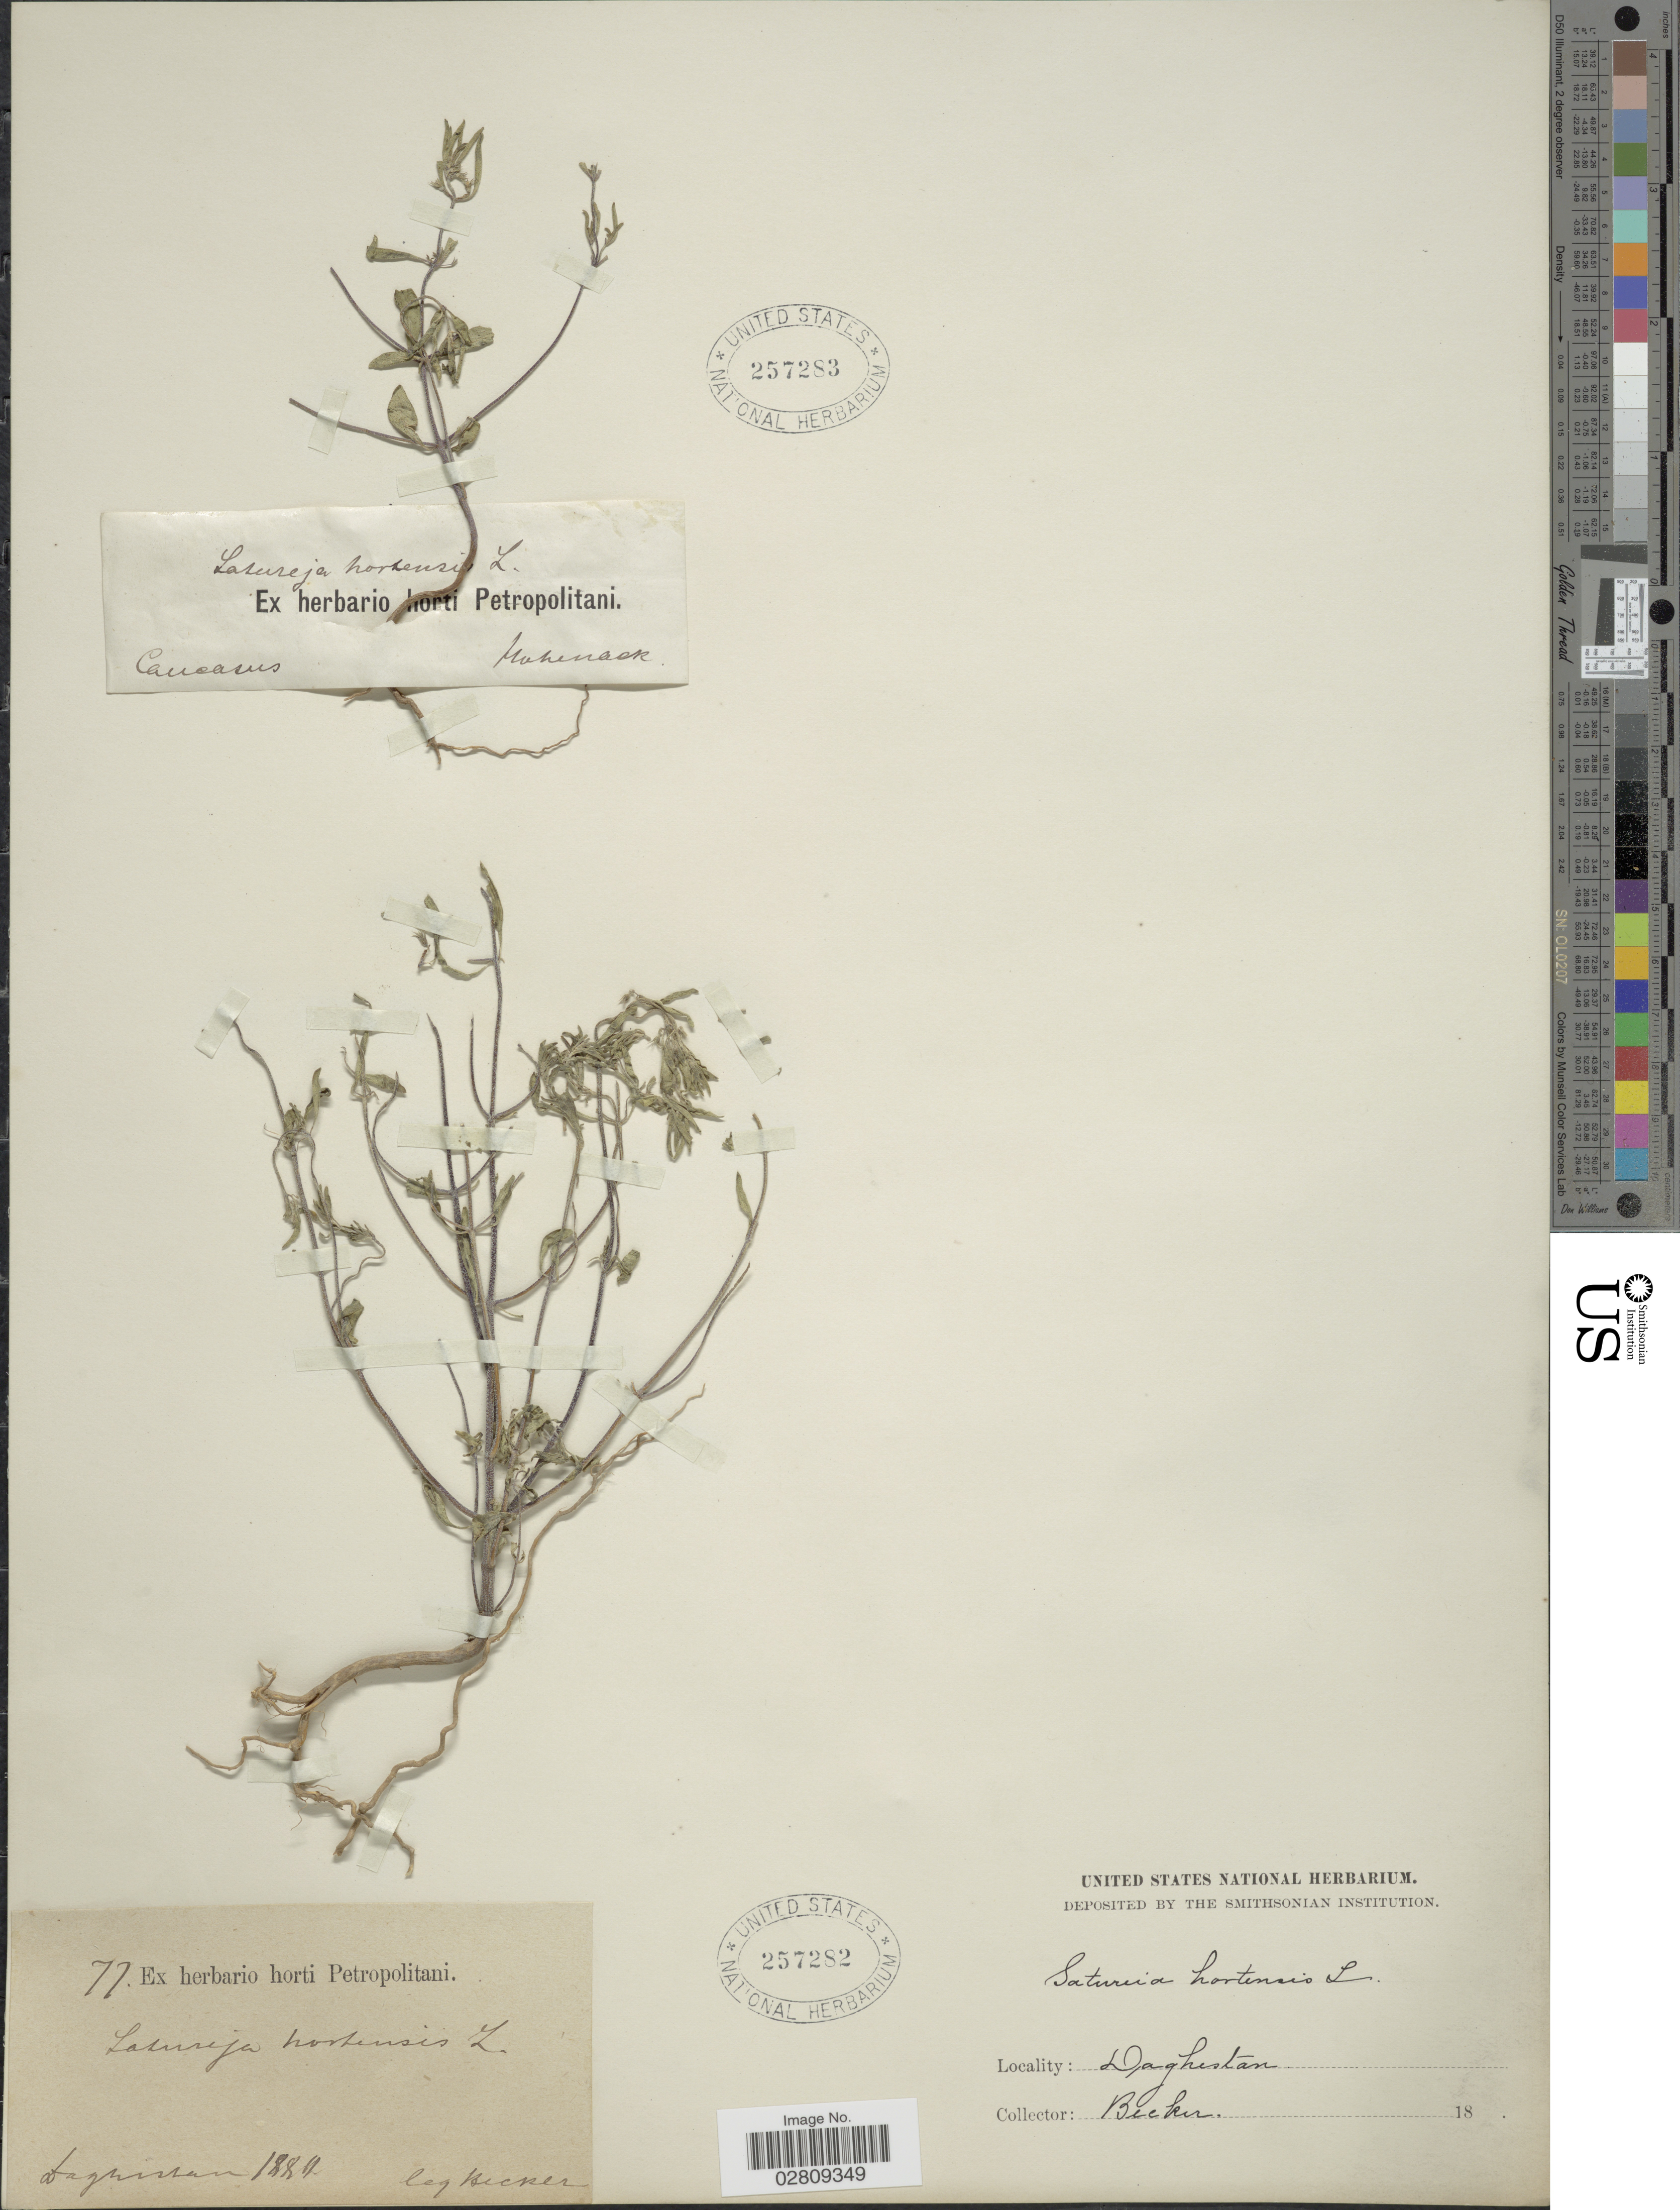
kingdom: Plantae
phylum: Tracheophyta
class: Magnoliopsida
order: Lamiales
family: Lamiaceae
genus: Satureja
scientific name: Satureja hortensis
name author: L.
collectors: Hohenack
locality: Caucasus.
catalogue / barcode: US 257283-2